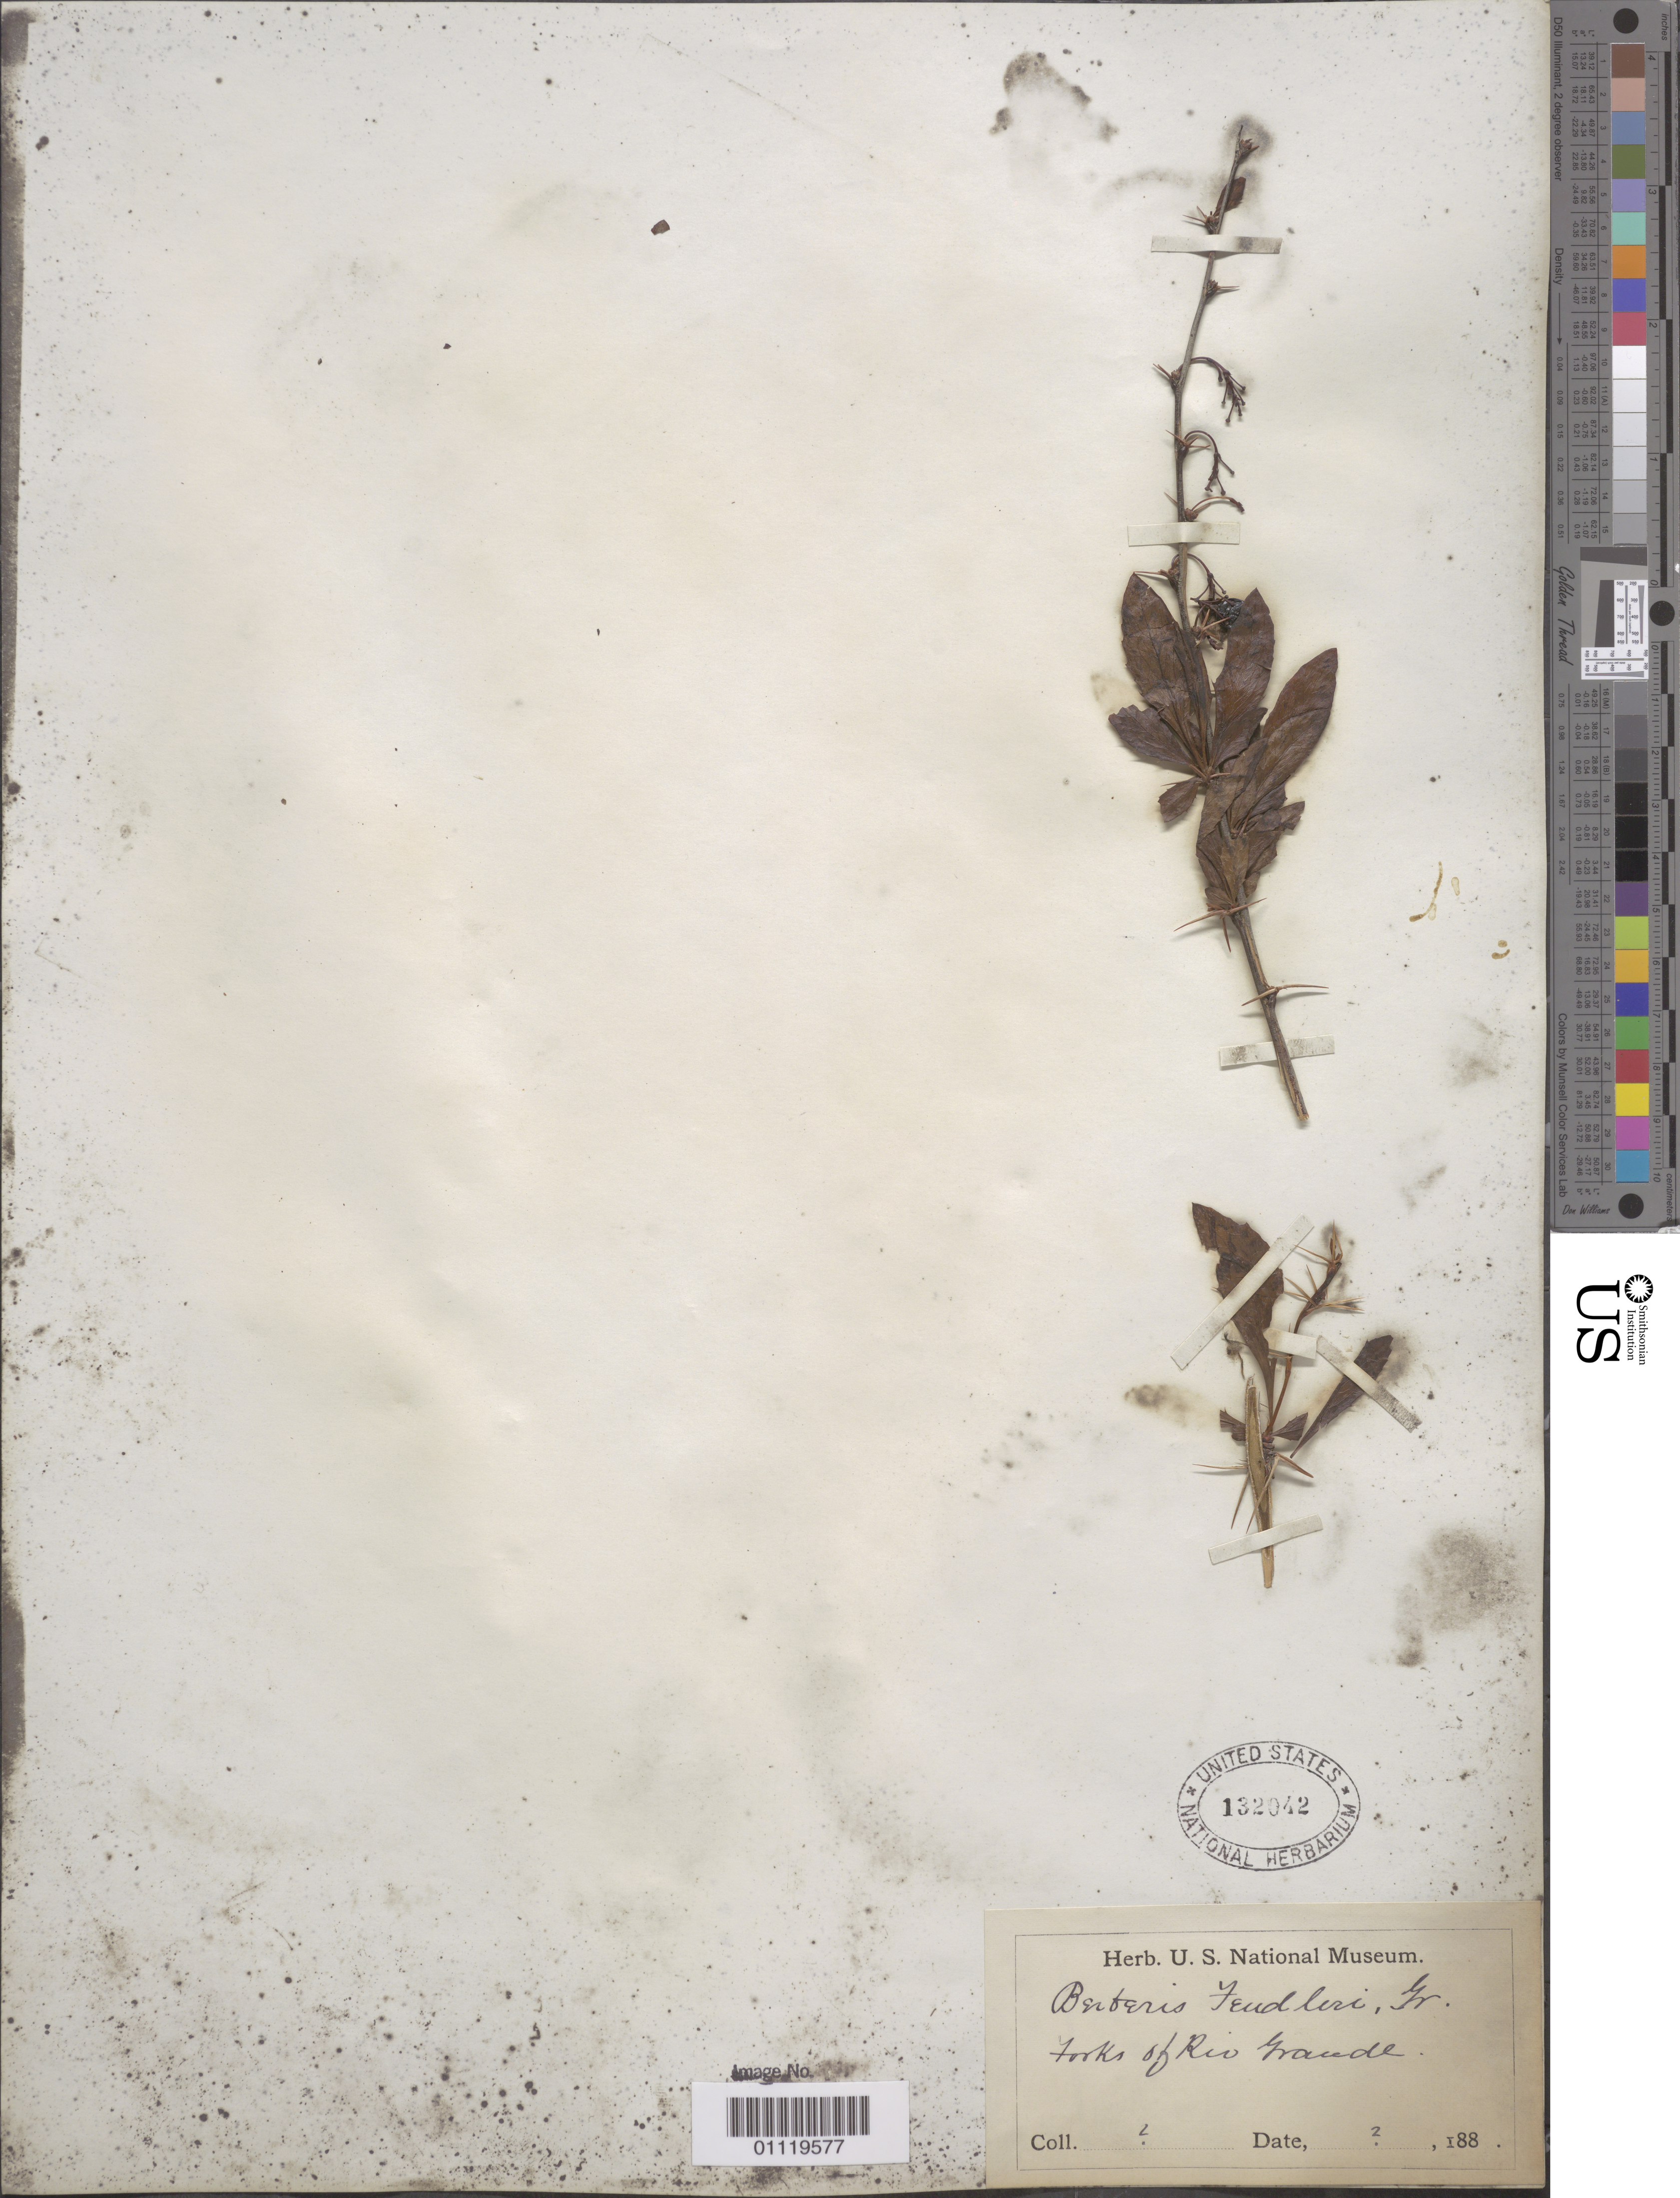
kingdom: Plantae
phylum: Tracheophyta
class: Magnoliopsida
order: Ranunculales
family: Berberidaceae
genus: Berberis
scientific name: Berberis fendleri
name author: A. Gray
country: United States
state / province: New Mexico / Texas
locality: Forks of Rio Grande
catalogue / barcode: US 132042